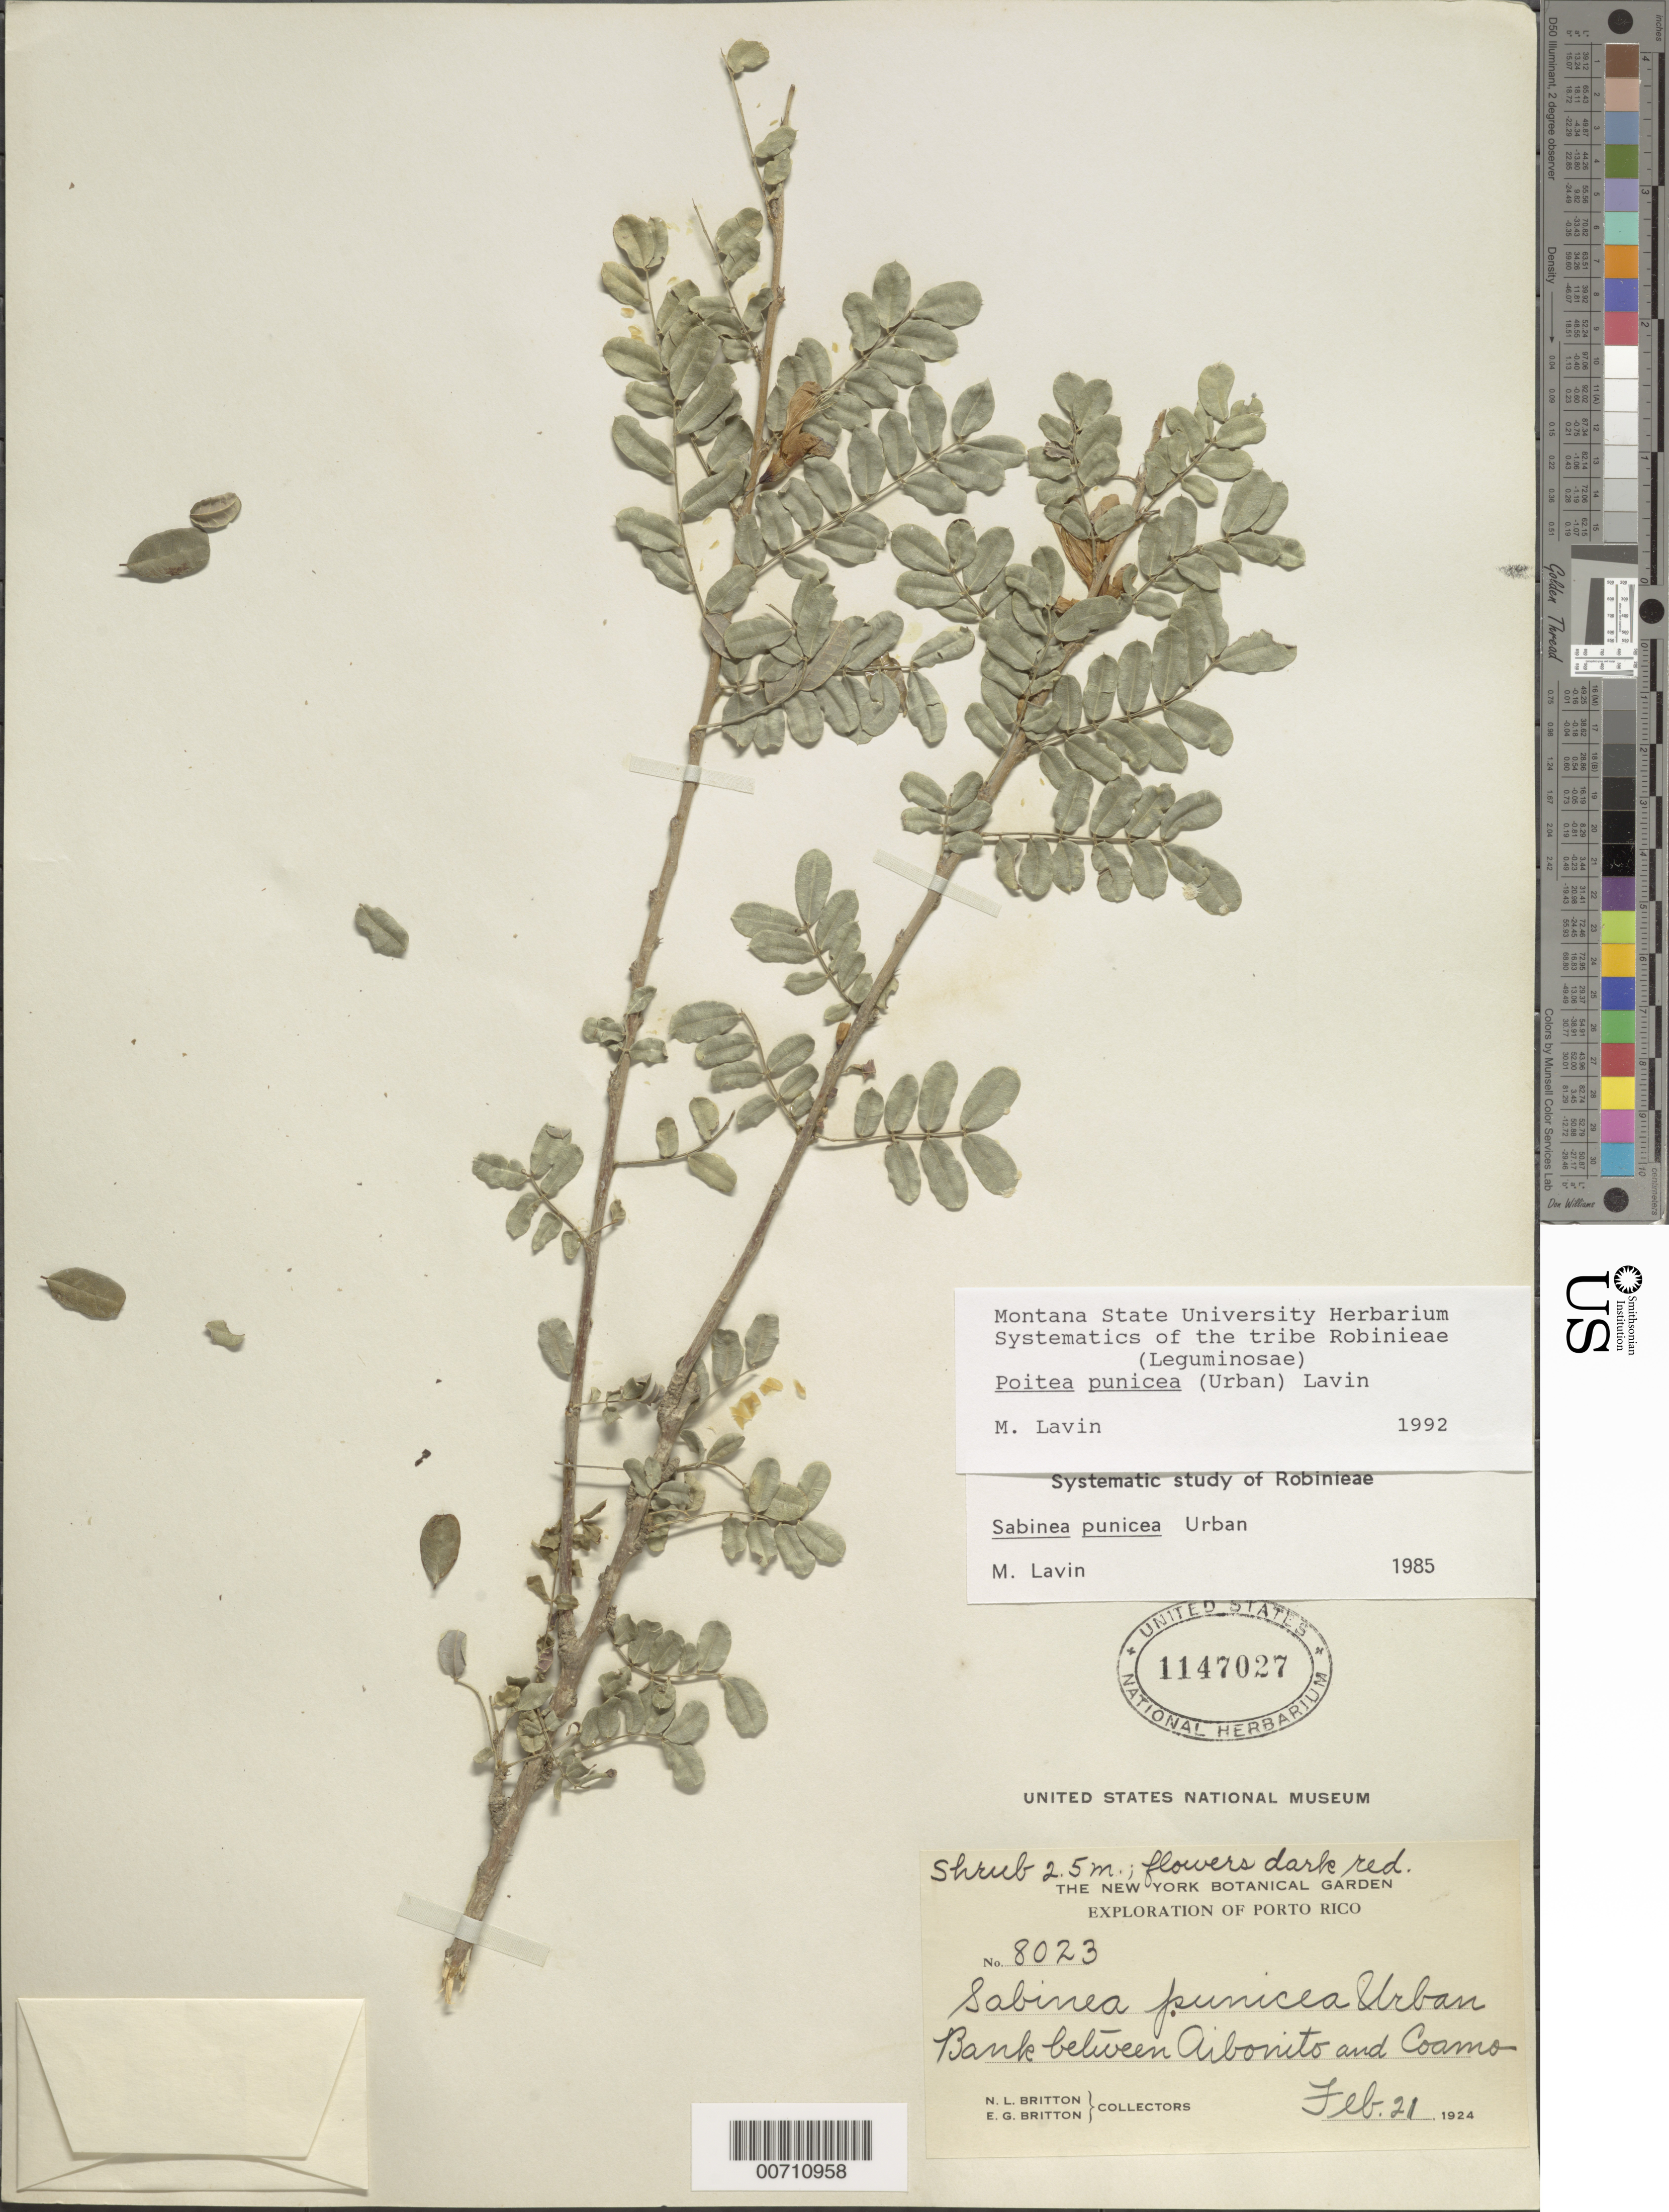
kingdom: Plantae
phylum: Tracheophyta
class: Magnoliopsida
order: Fabales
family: Fabaceae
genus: Poitea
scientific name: Poitea punicea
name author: (Urb.) Lavin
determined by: Lavin, M.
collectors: N. Britton & E. G. Britton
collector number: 8023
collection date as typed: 21 Feb 1924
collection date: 1924-02-21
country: Puerto Rico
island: Greater Antilles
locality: Aibonito and Coamo, bank btw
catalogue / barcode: US 1147027